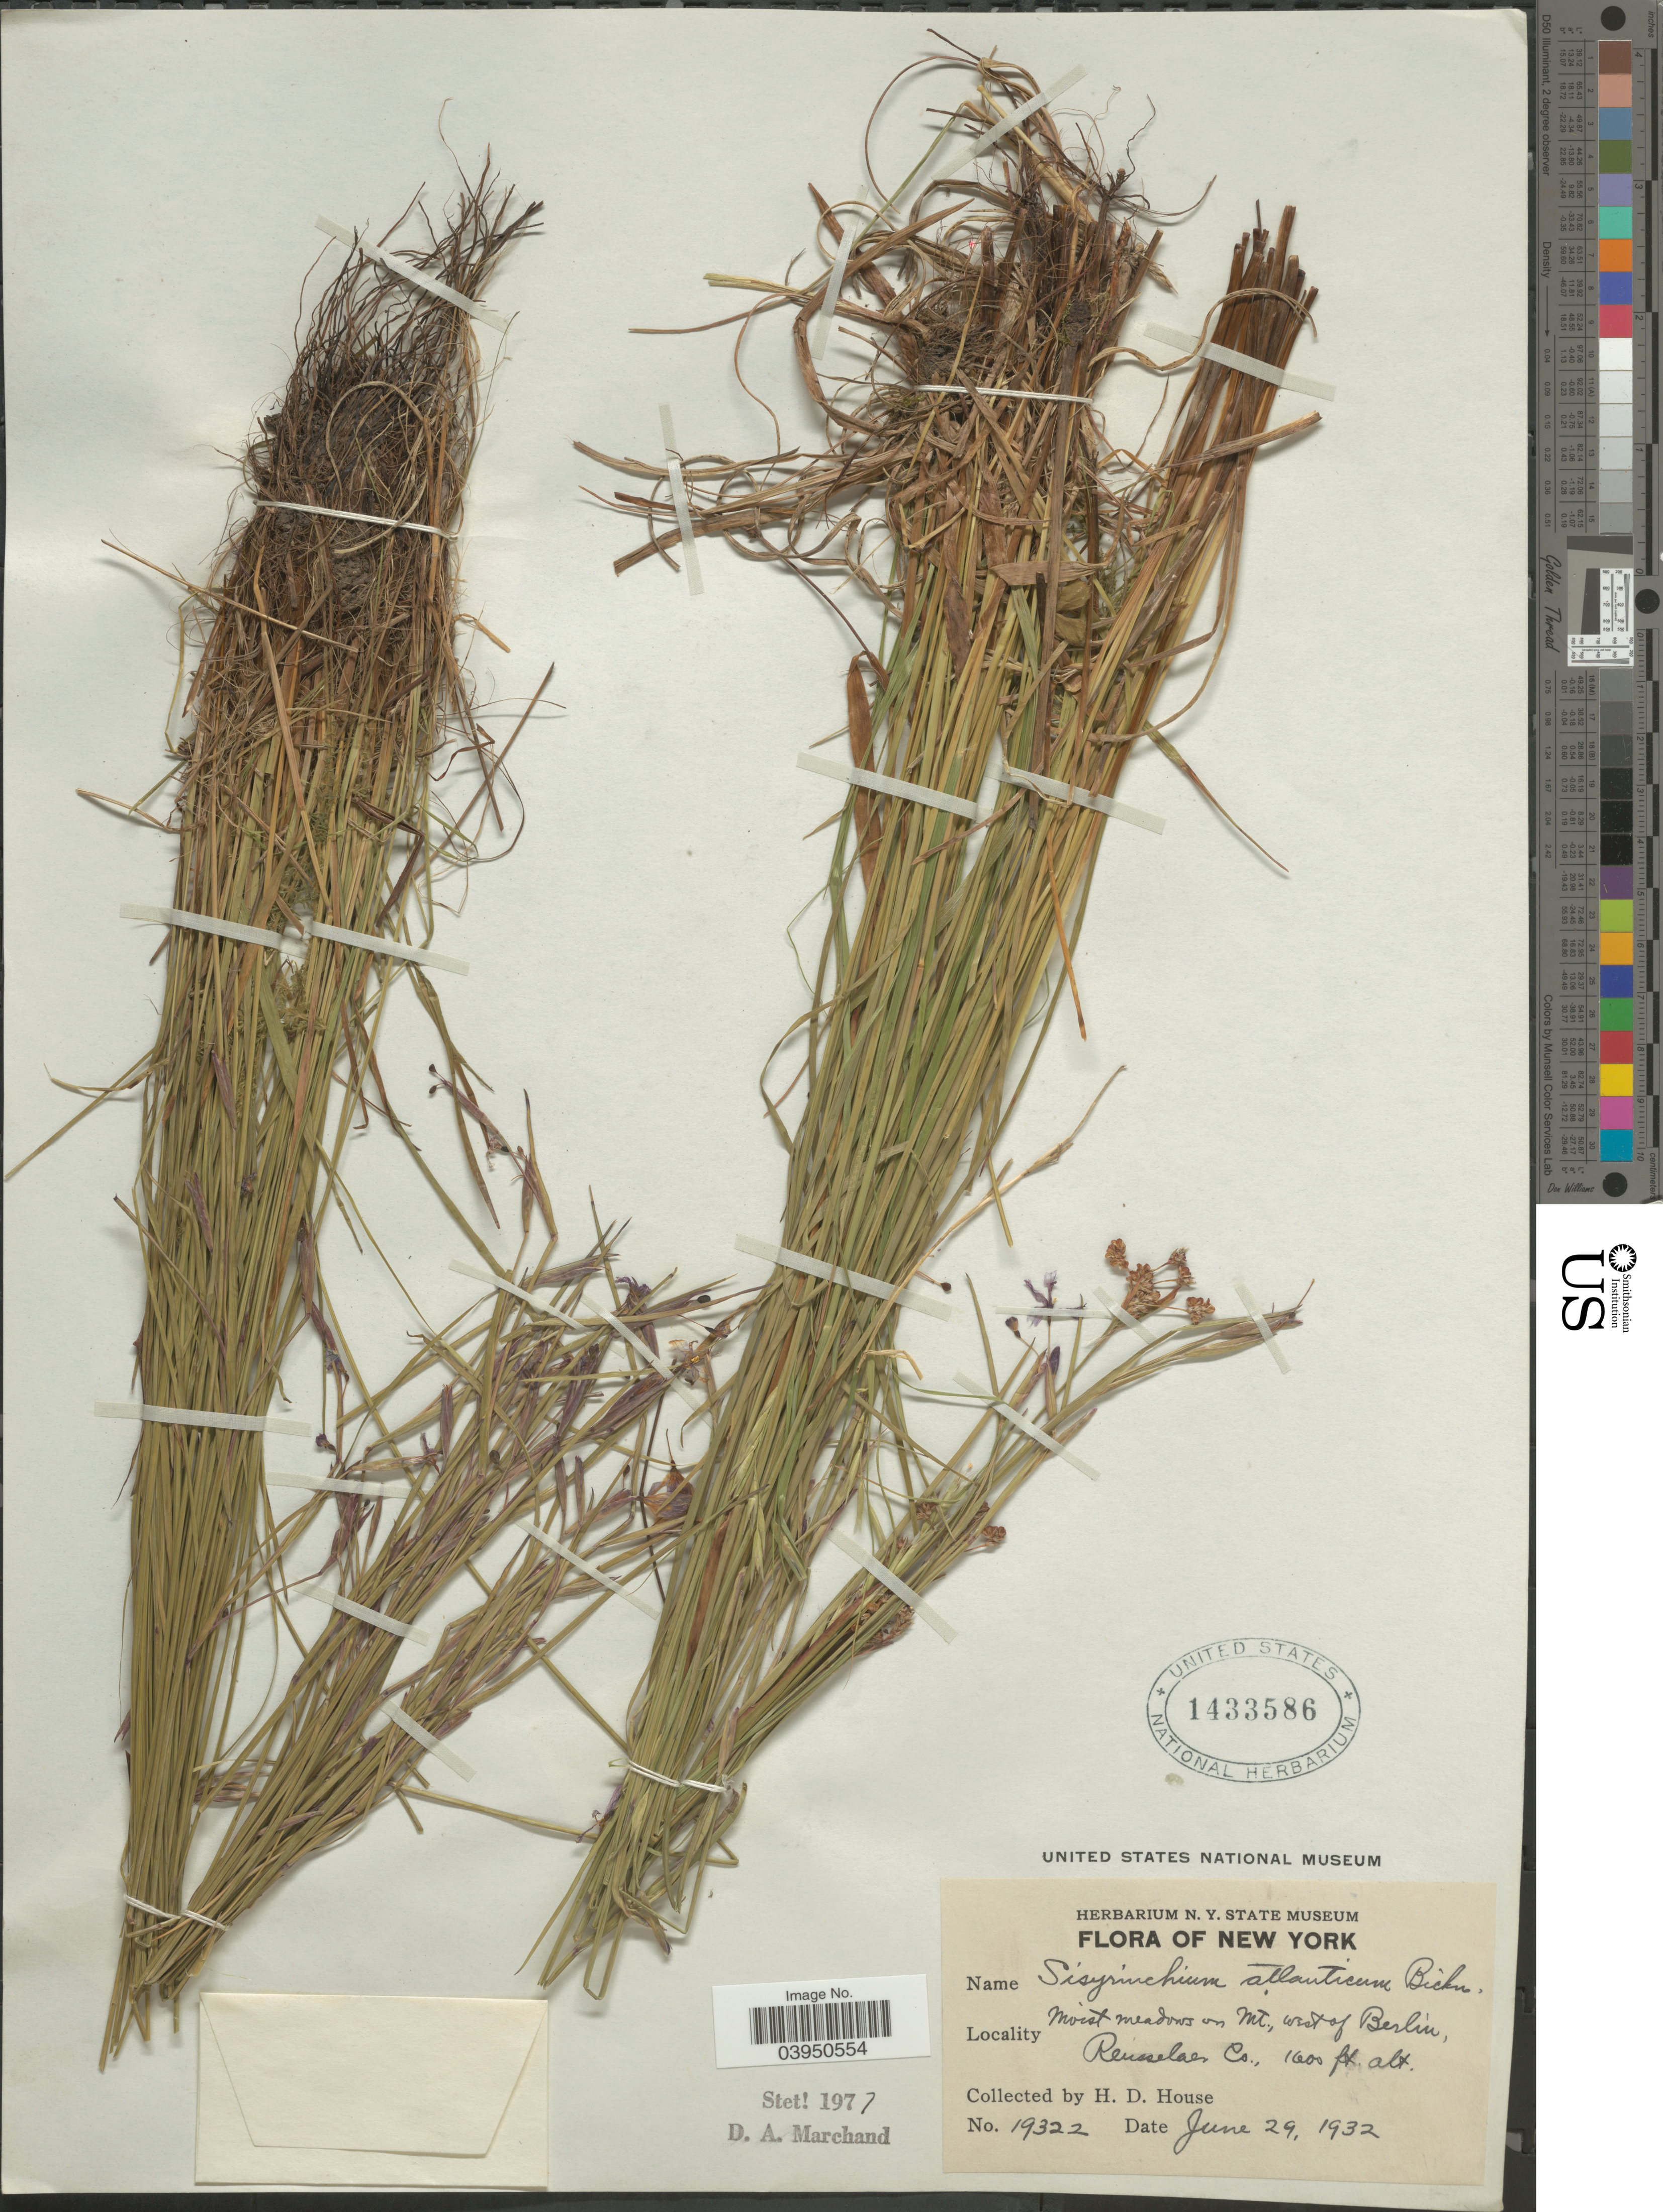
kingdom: Plantae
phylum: Tracheophyta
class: Liliopsida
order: Asparagales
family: Iridaceae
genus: Sisyrinchium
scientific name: Sisyrinchium atlanticum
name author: E.P. Bicknell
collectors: H. D. House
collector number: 19322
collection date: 1932-06-29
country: United States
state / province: New York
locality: Moist meadows on Mt., west of Berlin, Rensselaer Co.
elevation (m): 488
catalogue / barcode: US 1433586